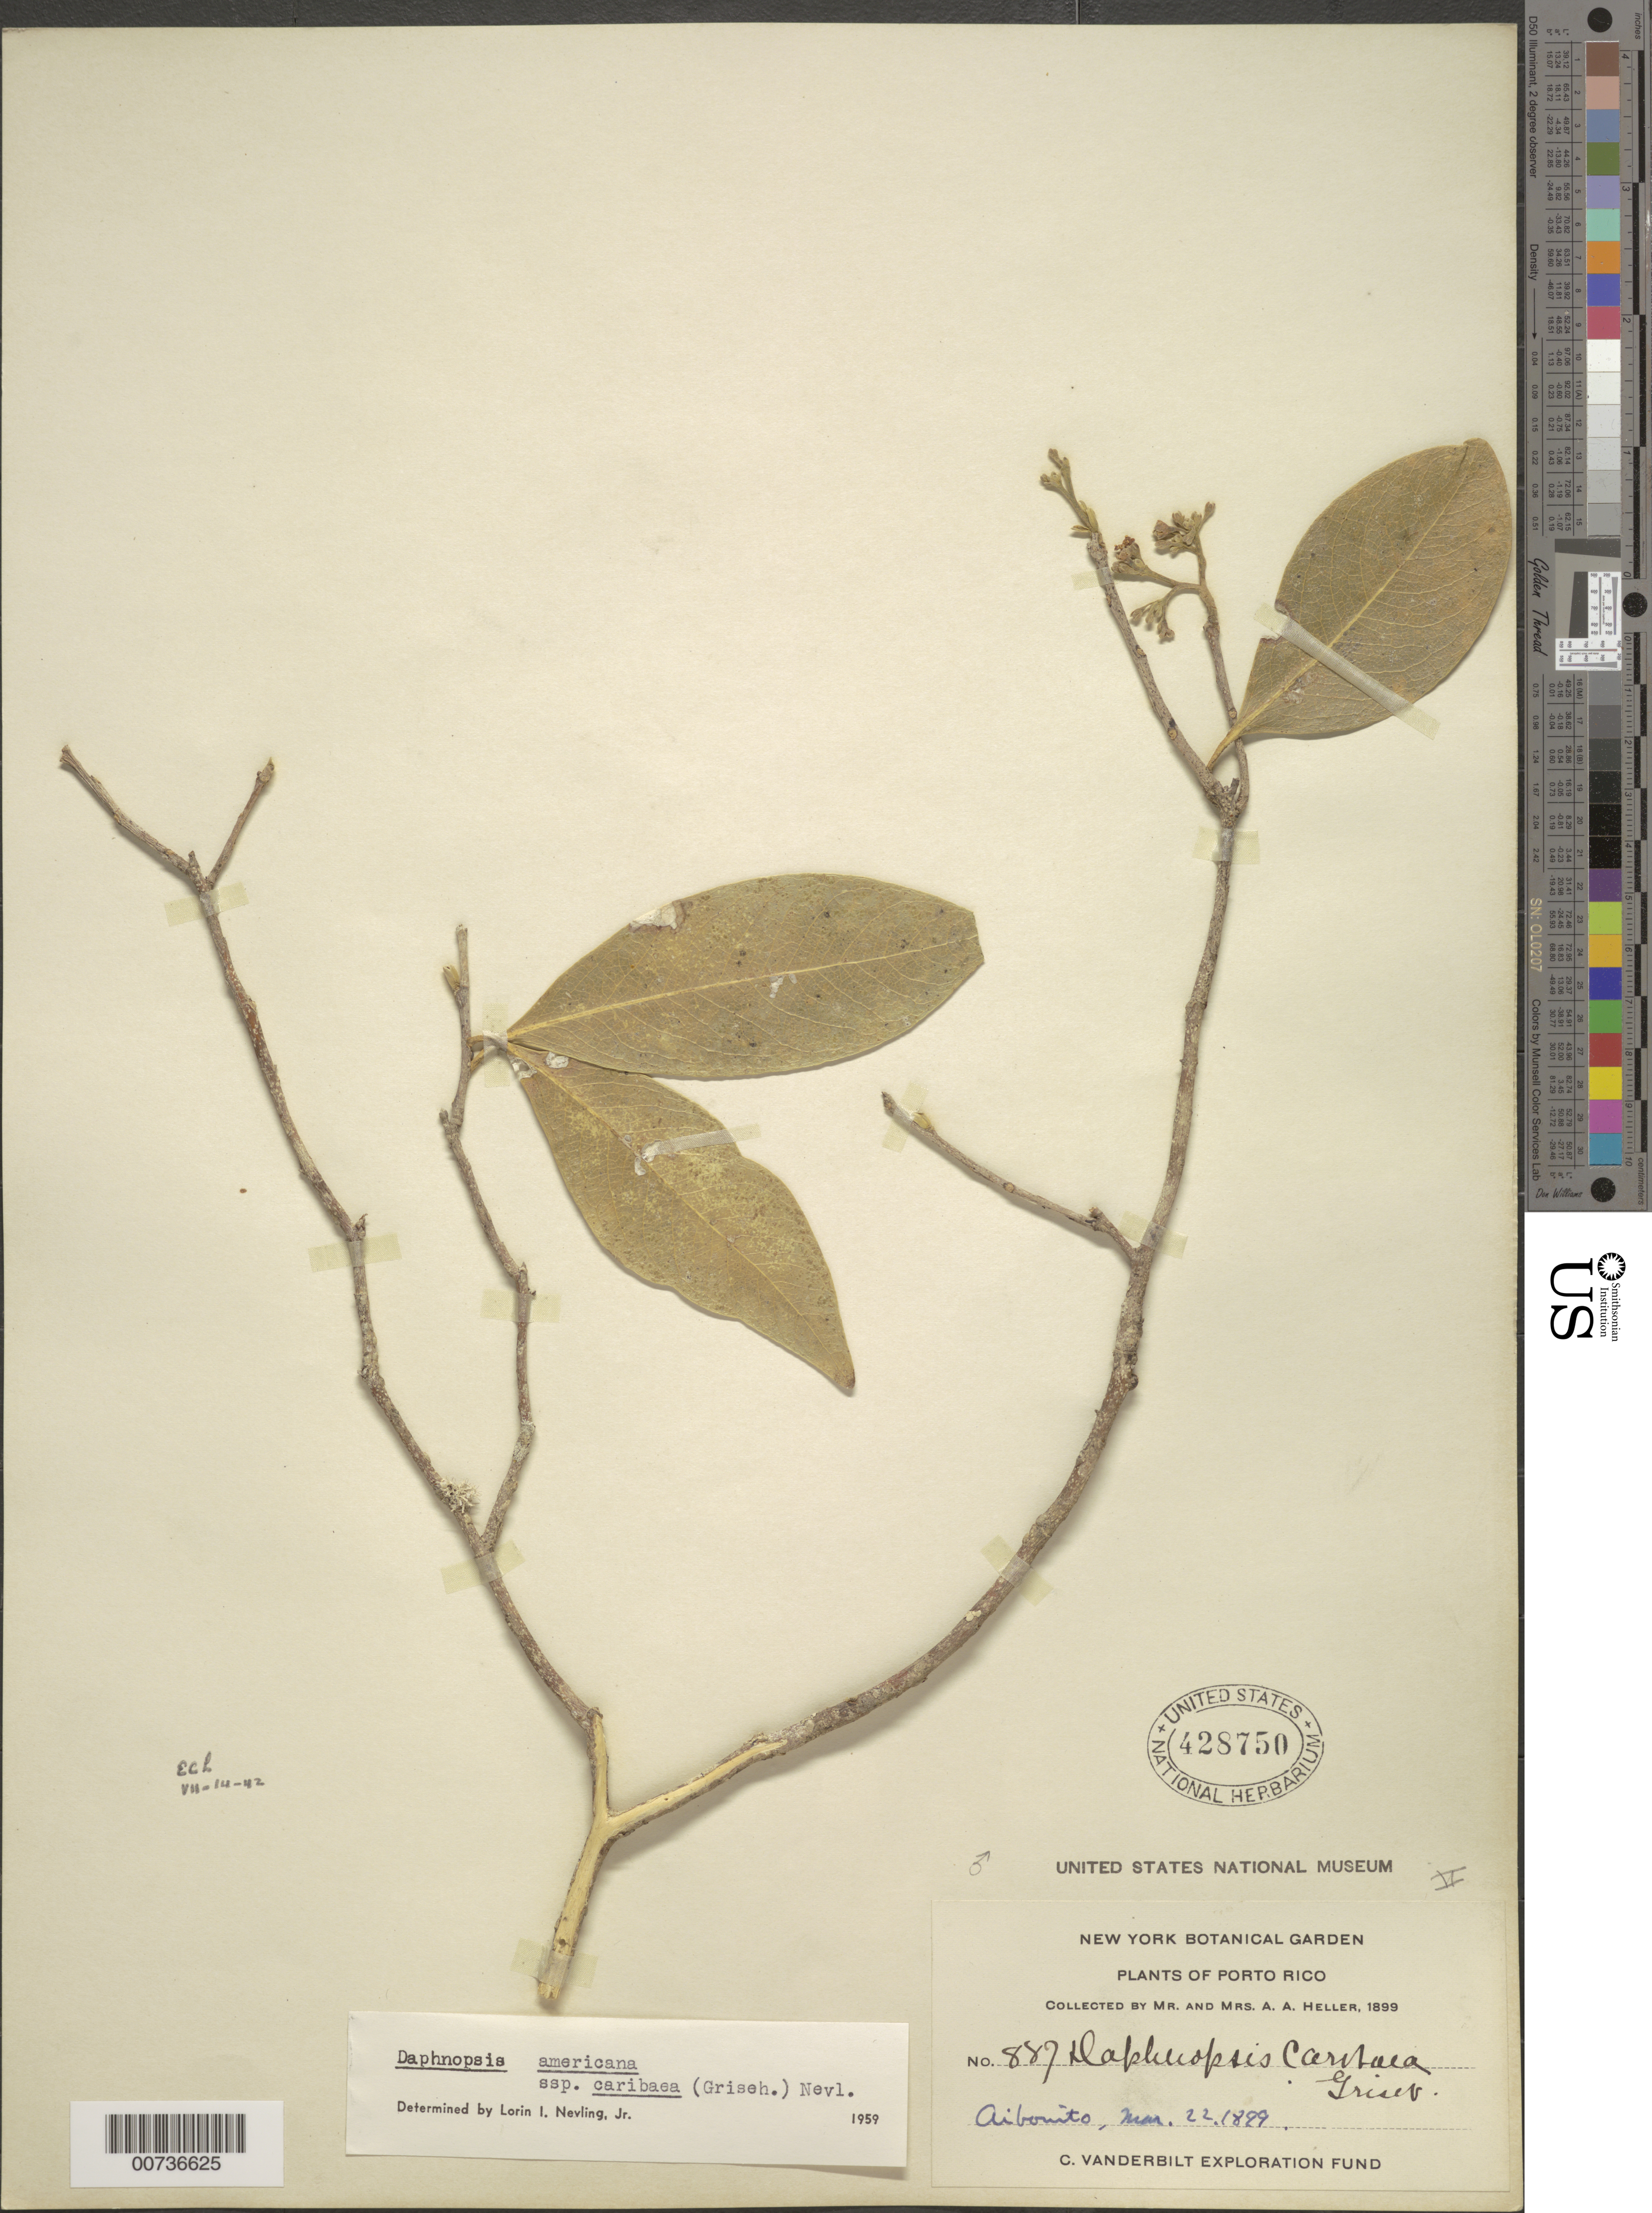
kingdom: Plantae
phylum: Tracheophyta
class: Magnoliopsida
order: Malvales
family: Thymelaeaceae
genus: Daphnopsis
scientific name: Daphnopsis americana subsp. caribaea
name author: (Griseb.) Nevling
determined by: Nevling, L. I., Jr.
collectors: A. A. Heller & E. G. Heller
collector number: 887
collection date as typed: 22 Mar 1899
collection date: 1899-03-22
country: Puerto Rico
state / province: Abonito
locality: Aibonito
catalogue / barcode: US 428750